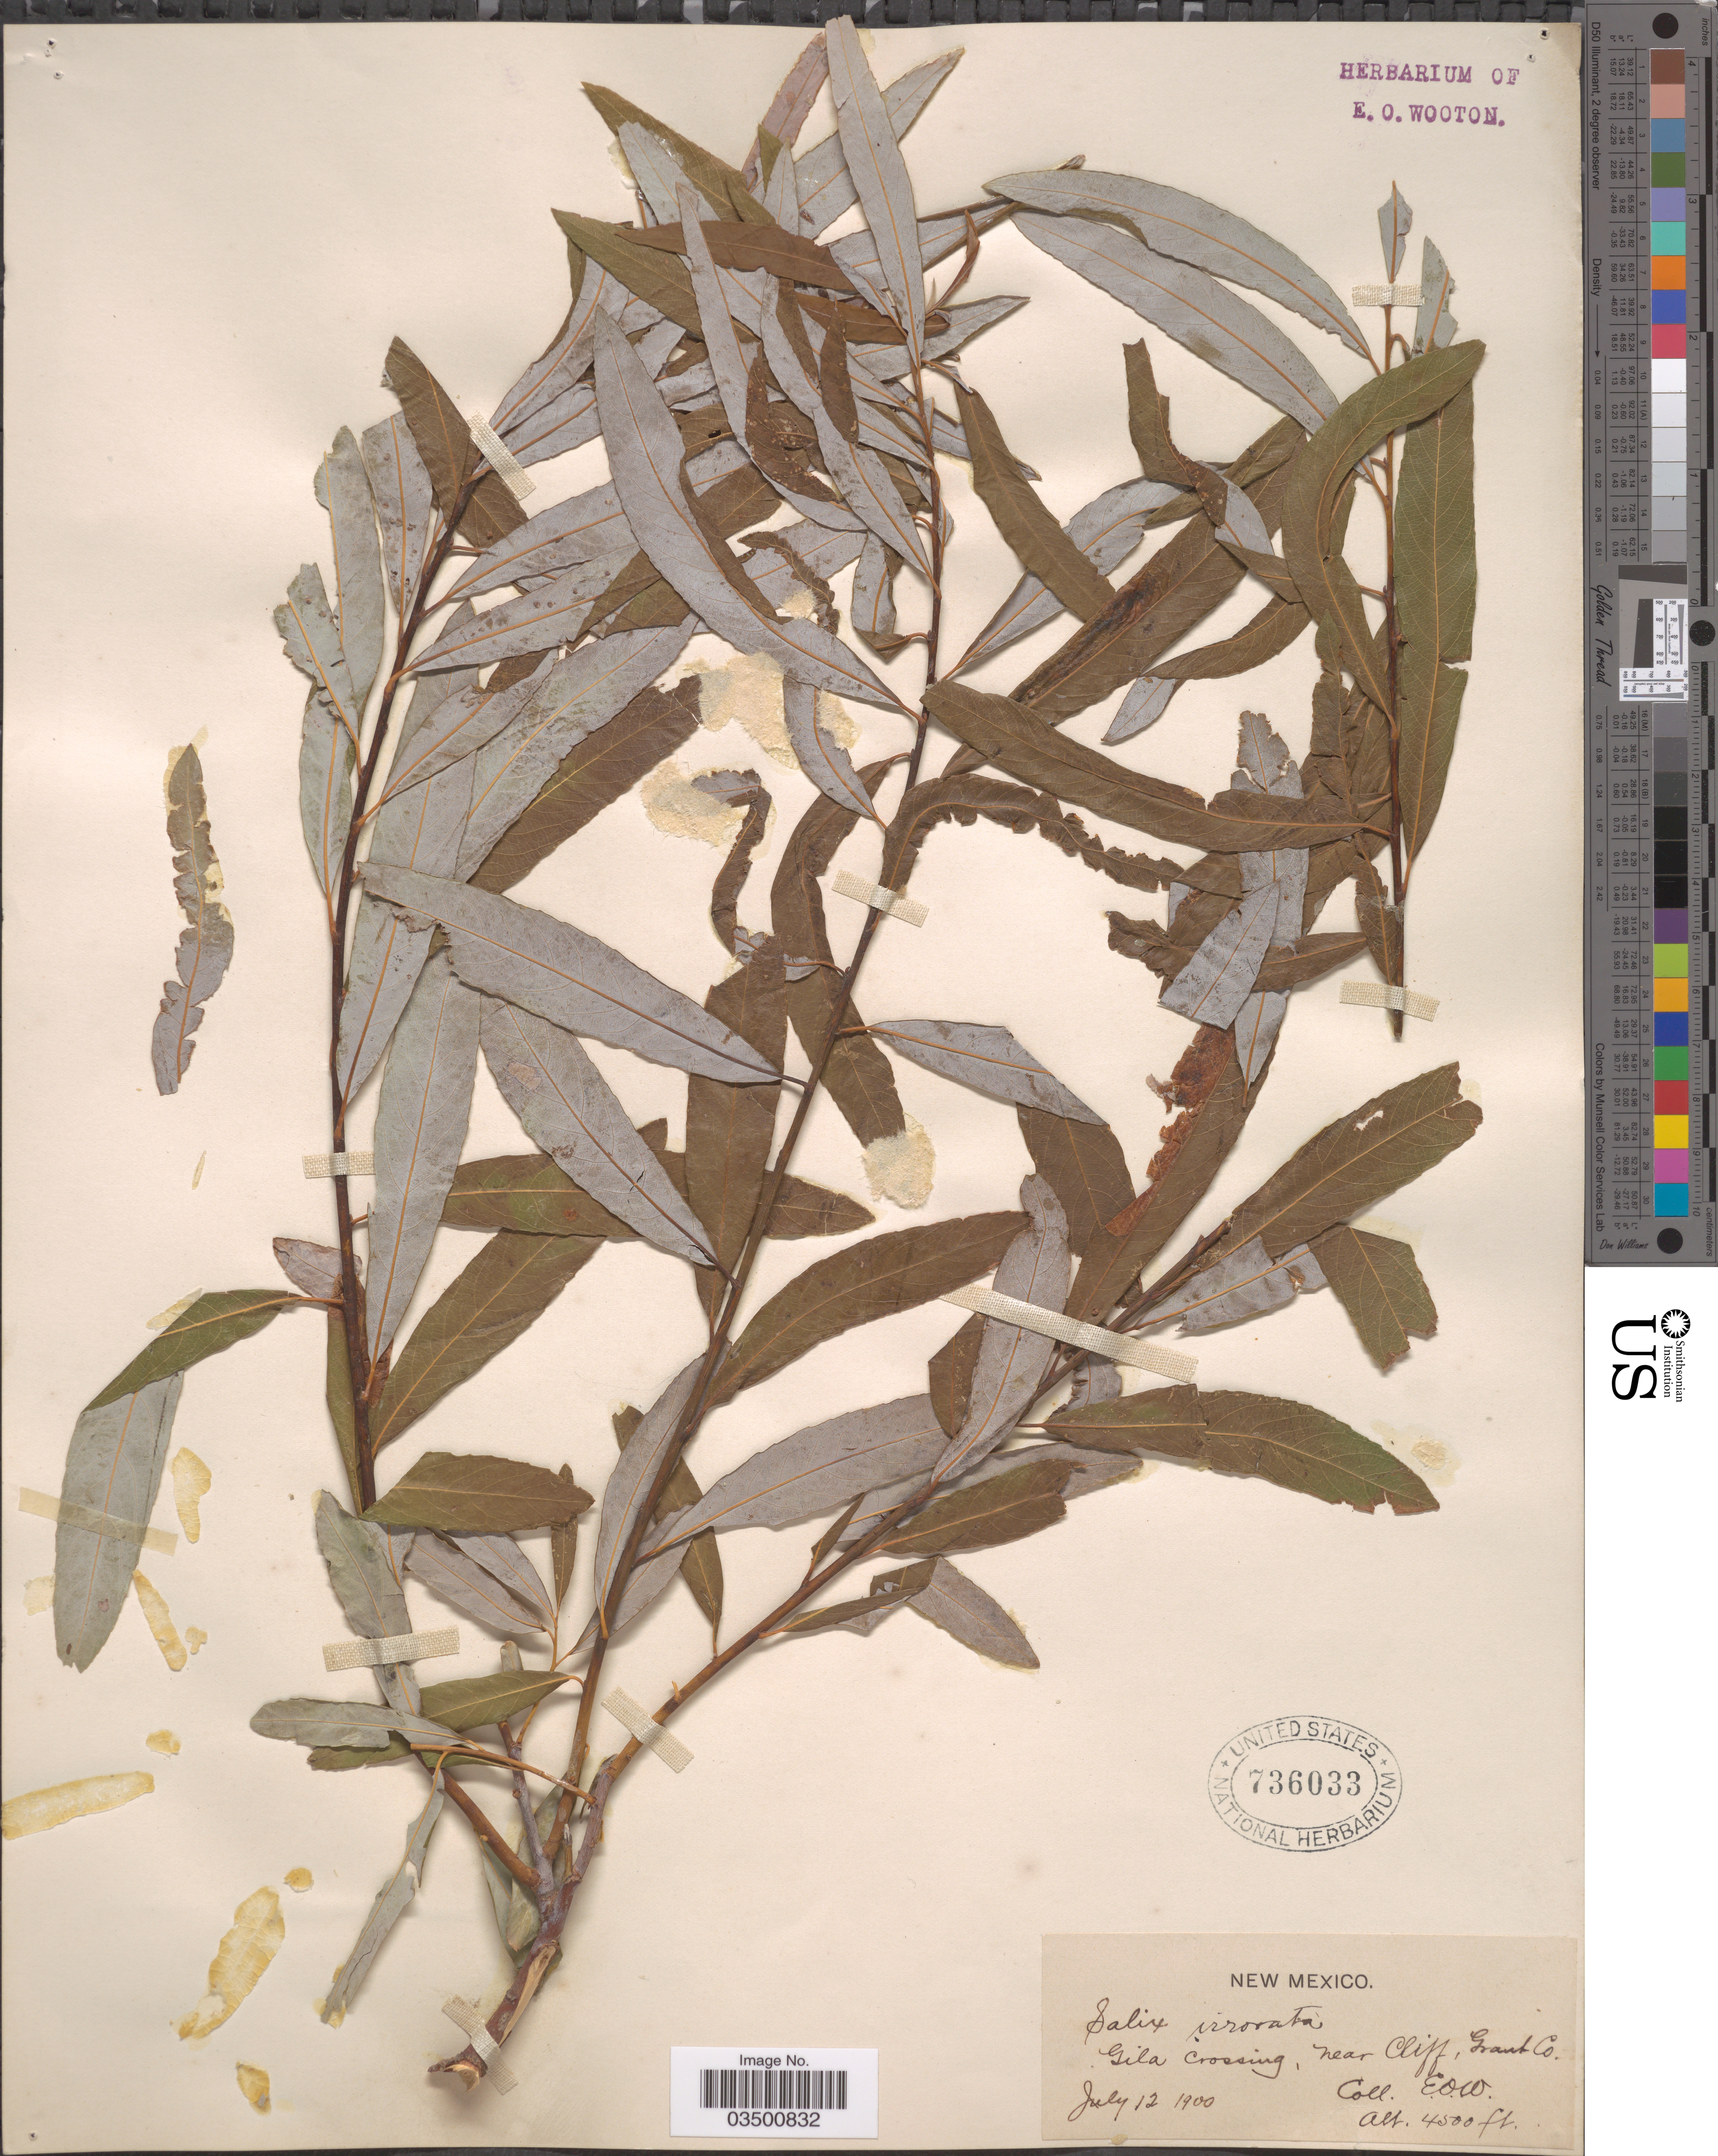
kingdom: Plantae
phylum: Tracheophyta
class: Magnoliopsida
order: Malpighiales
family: Salicaceae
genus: Salix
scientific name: Salix irrorata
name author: Andersson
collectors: E. O. Wooton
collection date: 1900-07-12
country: United States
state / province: New Mexico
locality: Gila crossing, near Cliff, Grant Co.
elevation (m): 1372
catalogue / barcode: US 736033